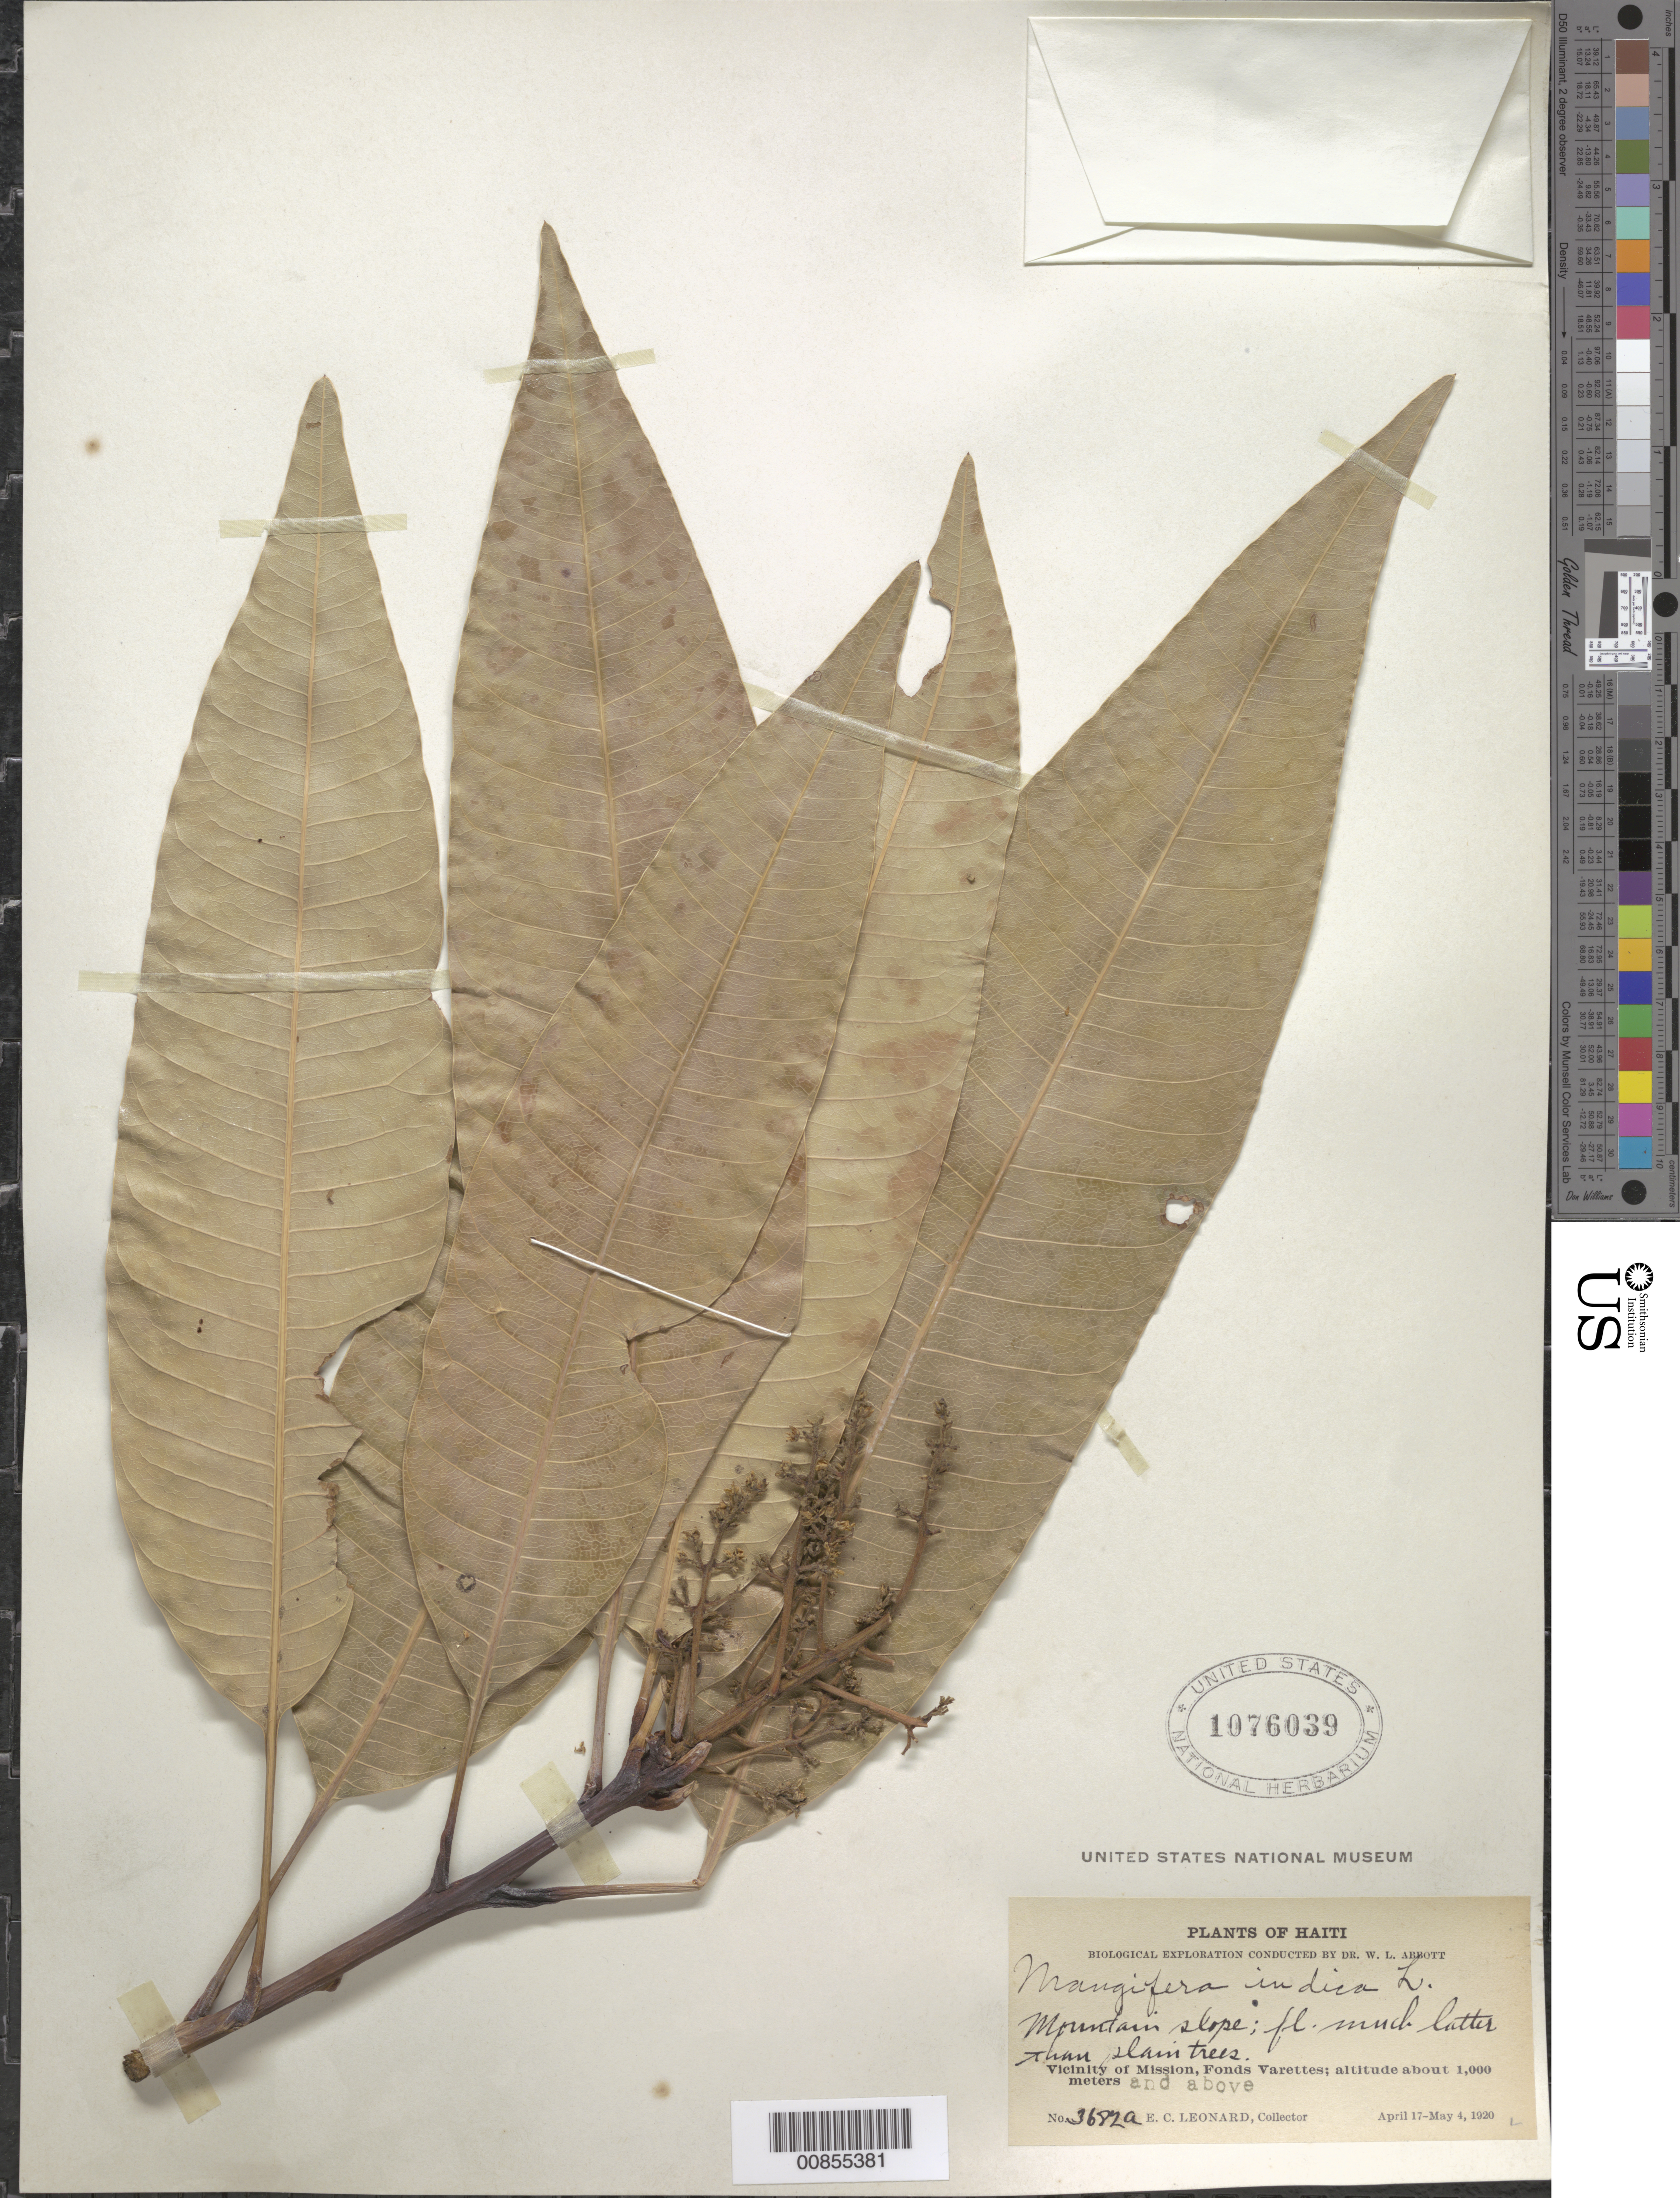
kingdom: Plantae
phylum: Tracheophyta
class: Magnoliopsida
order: Sapindales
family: Anacardiaceae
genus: Mangifera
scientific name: Mangifera indica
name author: L.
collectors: E. C. Leonard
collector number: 3682A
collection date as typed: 17 Apr 1920 to 04 May 1920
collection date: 1920-04-17/1920-05-04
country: Haiti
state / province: Ouest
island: Hispaniola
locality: Vicinity of Mission, Fond Verrettes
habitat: Mountain slope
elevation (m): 1000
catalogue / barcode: US 1076039